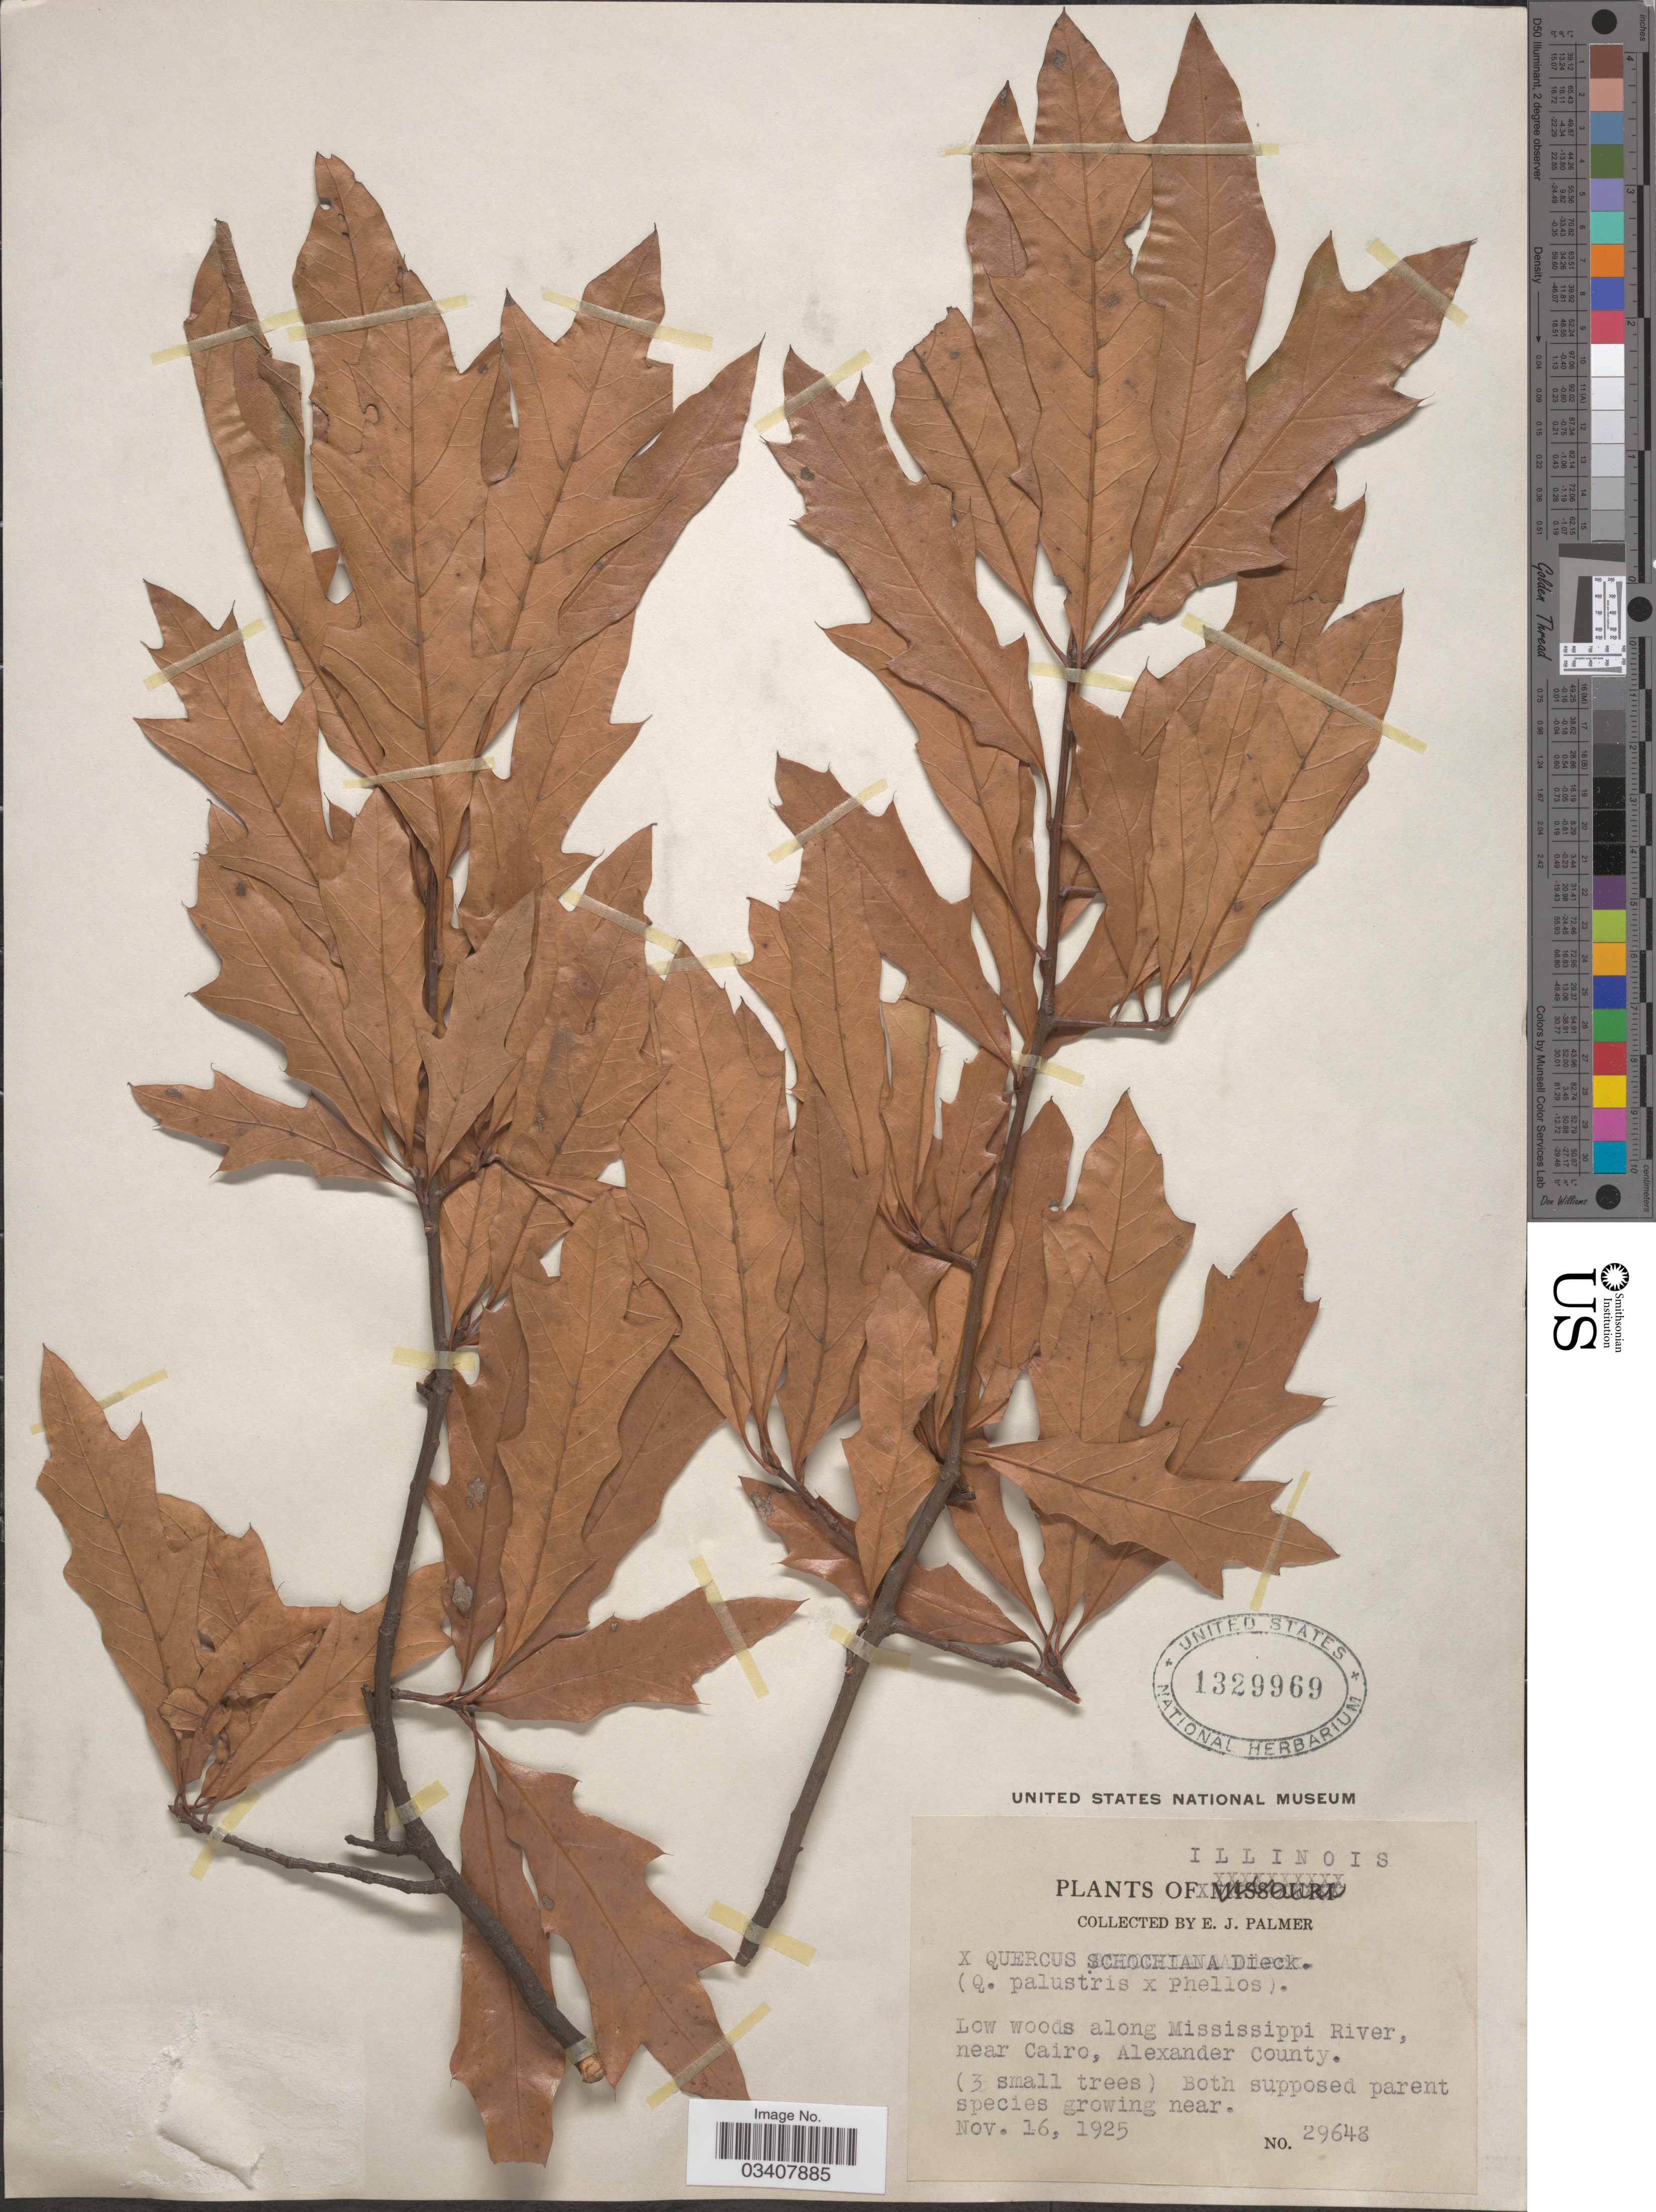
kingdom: Plantae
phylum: Tracheophyta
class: Magnoliopsida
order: Fagales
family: Fagaceae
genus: Quercus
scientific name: Quercus palustris x Q. phellos L.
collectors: E. J. Palmer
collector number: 29648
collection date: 1925-11-16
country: United States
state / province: Illinois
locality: Low woods along Mississippi River, near Cairo, Alexander County.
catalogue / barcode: US 1329969